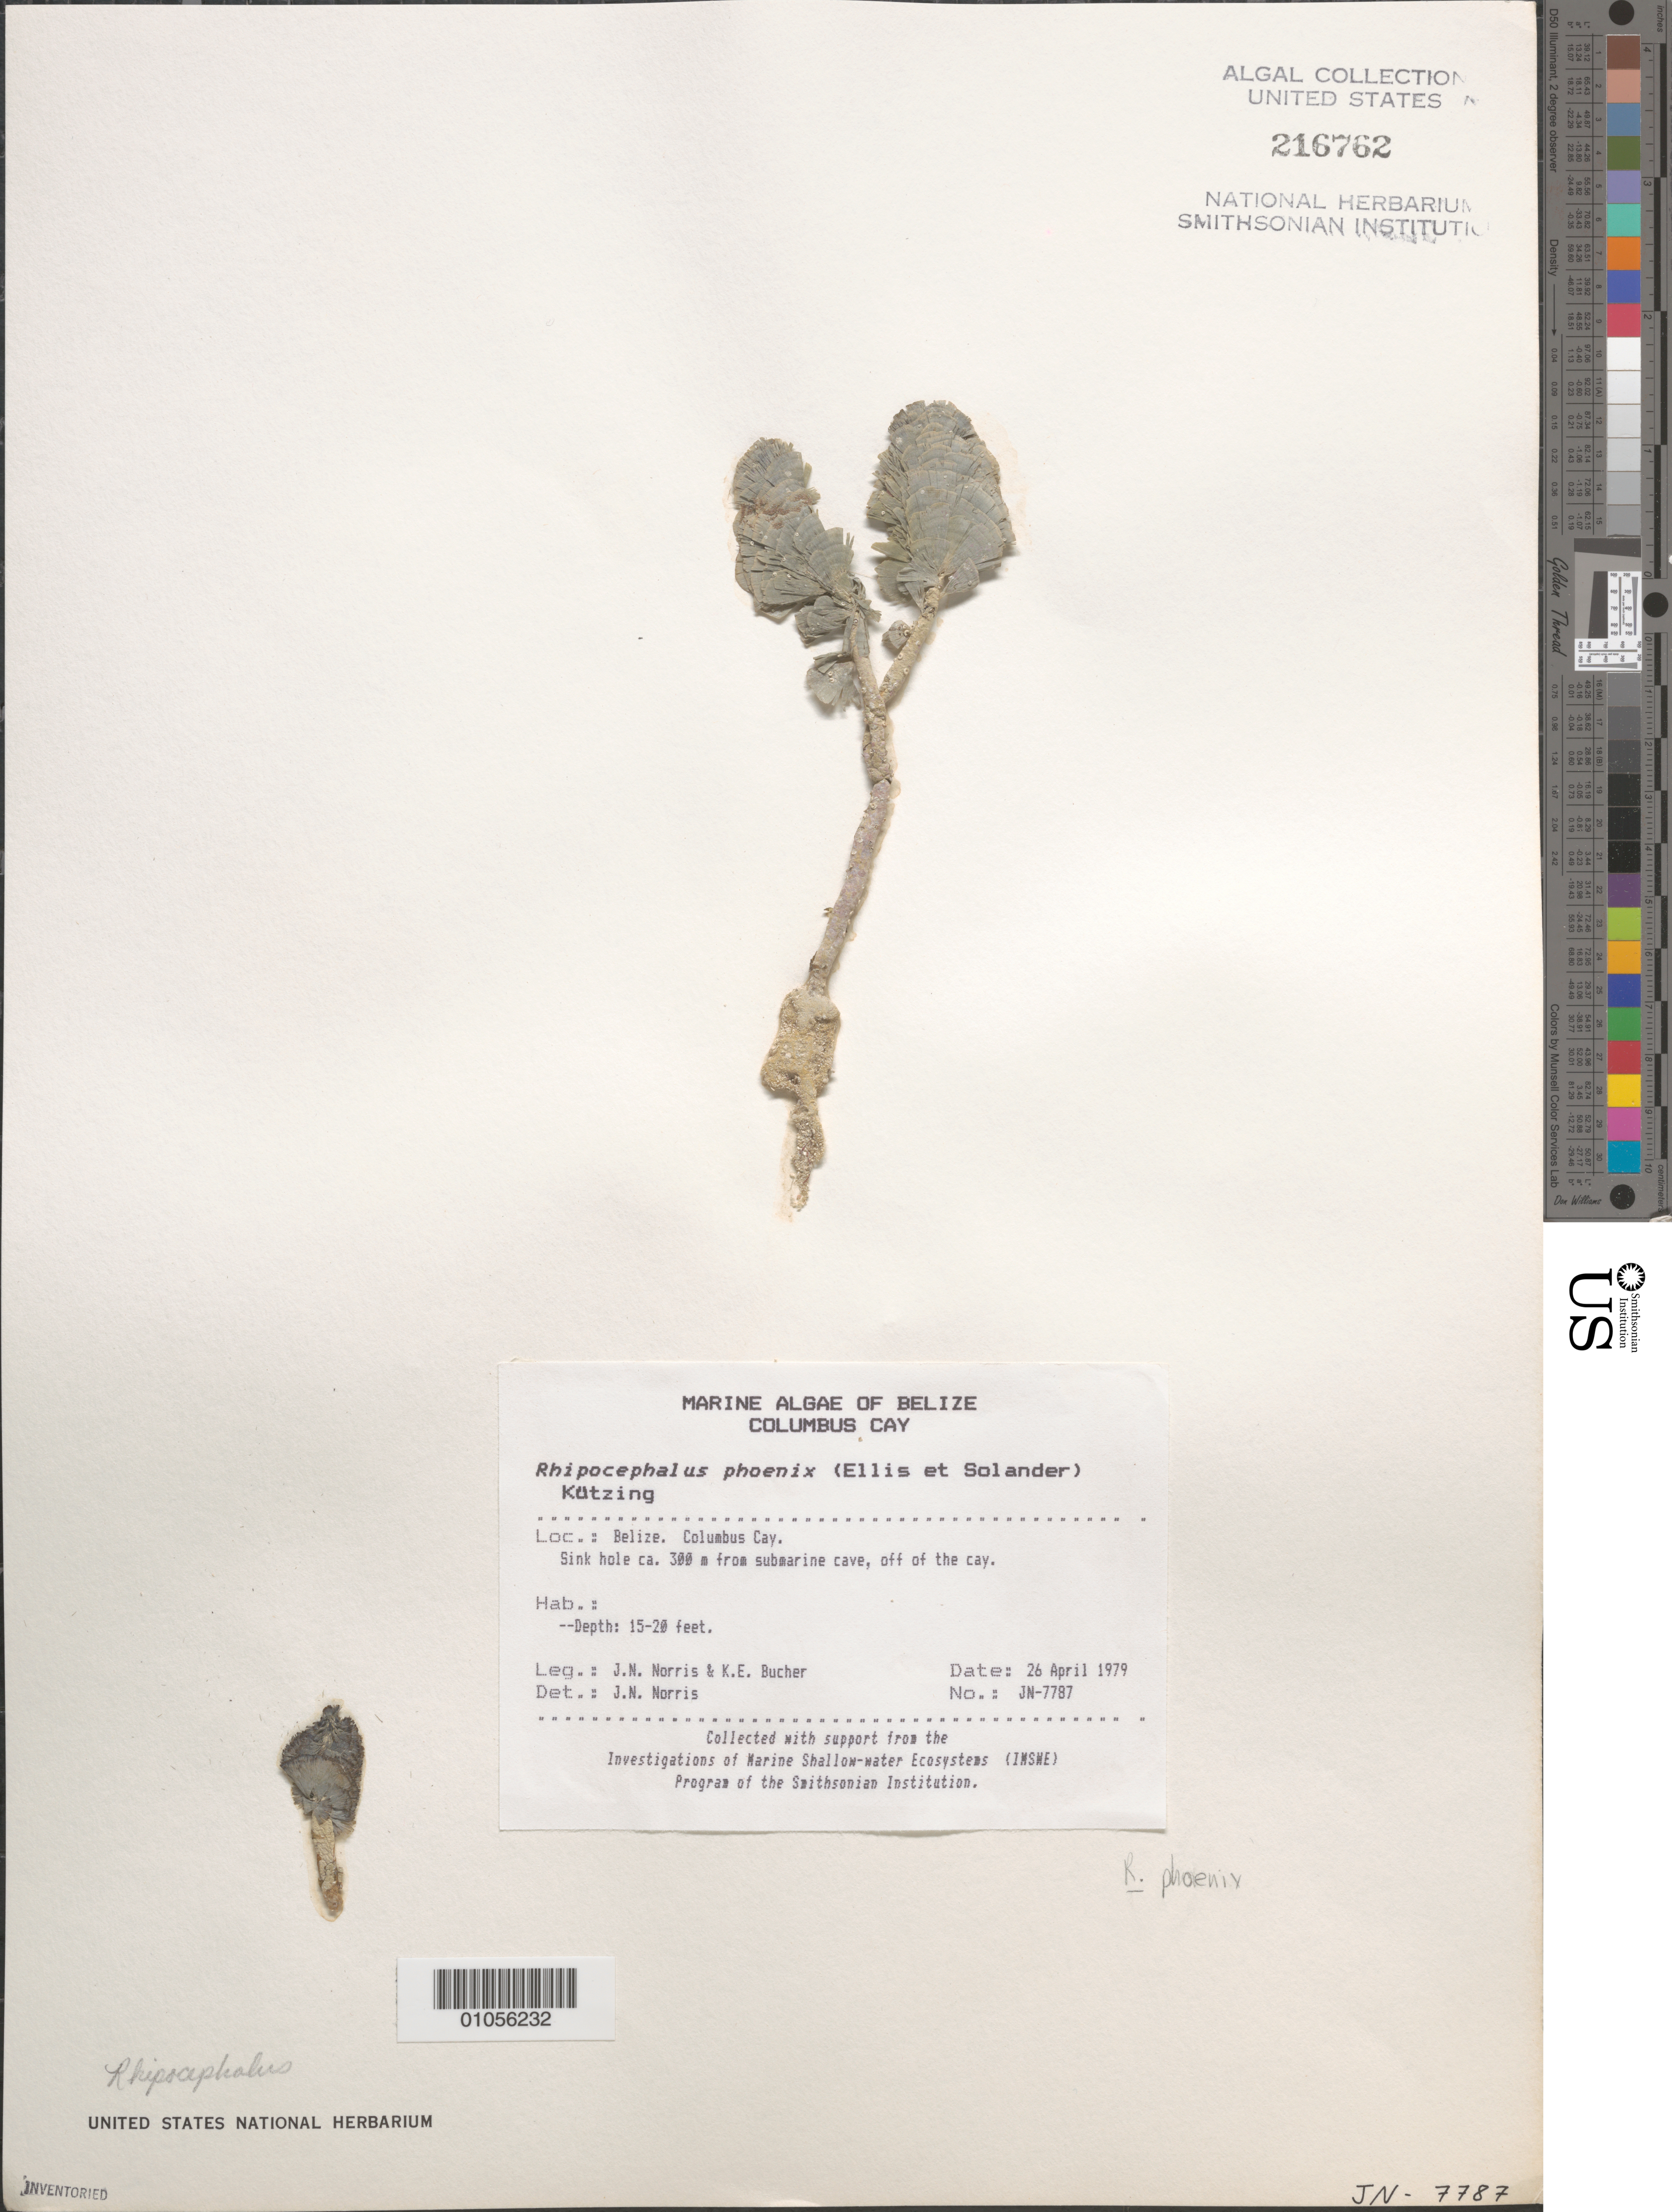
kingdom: Plantae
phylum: Chlorophyta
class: Ulvophyceae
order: Bryopsidales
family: Udoteaceae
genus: Rhipocephalus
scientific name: Rhipocephalus phoenix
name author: (J. Ellis & Sol.) Kütz.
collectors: J. N. Norris & K. E. Bucher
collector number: JN-7787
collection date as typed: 26 Apr 1979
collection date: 1979-04-26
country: Belize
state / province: Stann Creek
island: Columbus Cay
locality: Sink hole ca. 300 m from submarine cave, off of the cay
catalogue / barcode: US 216762